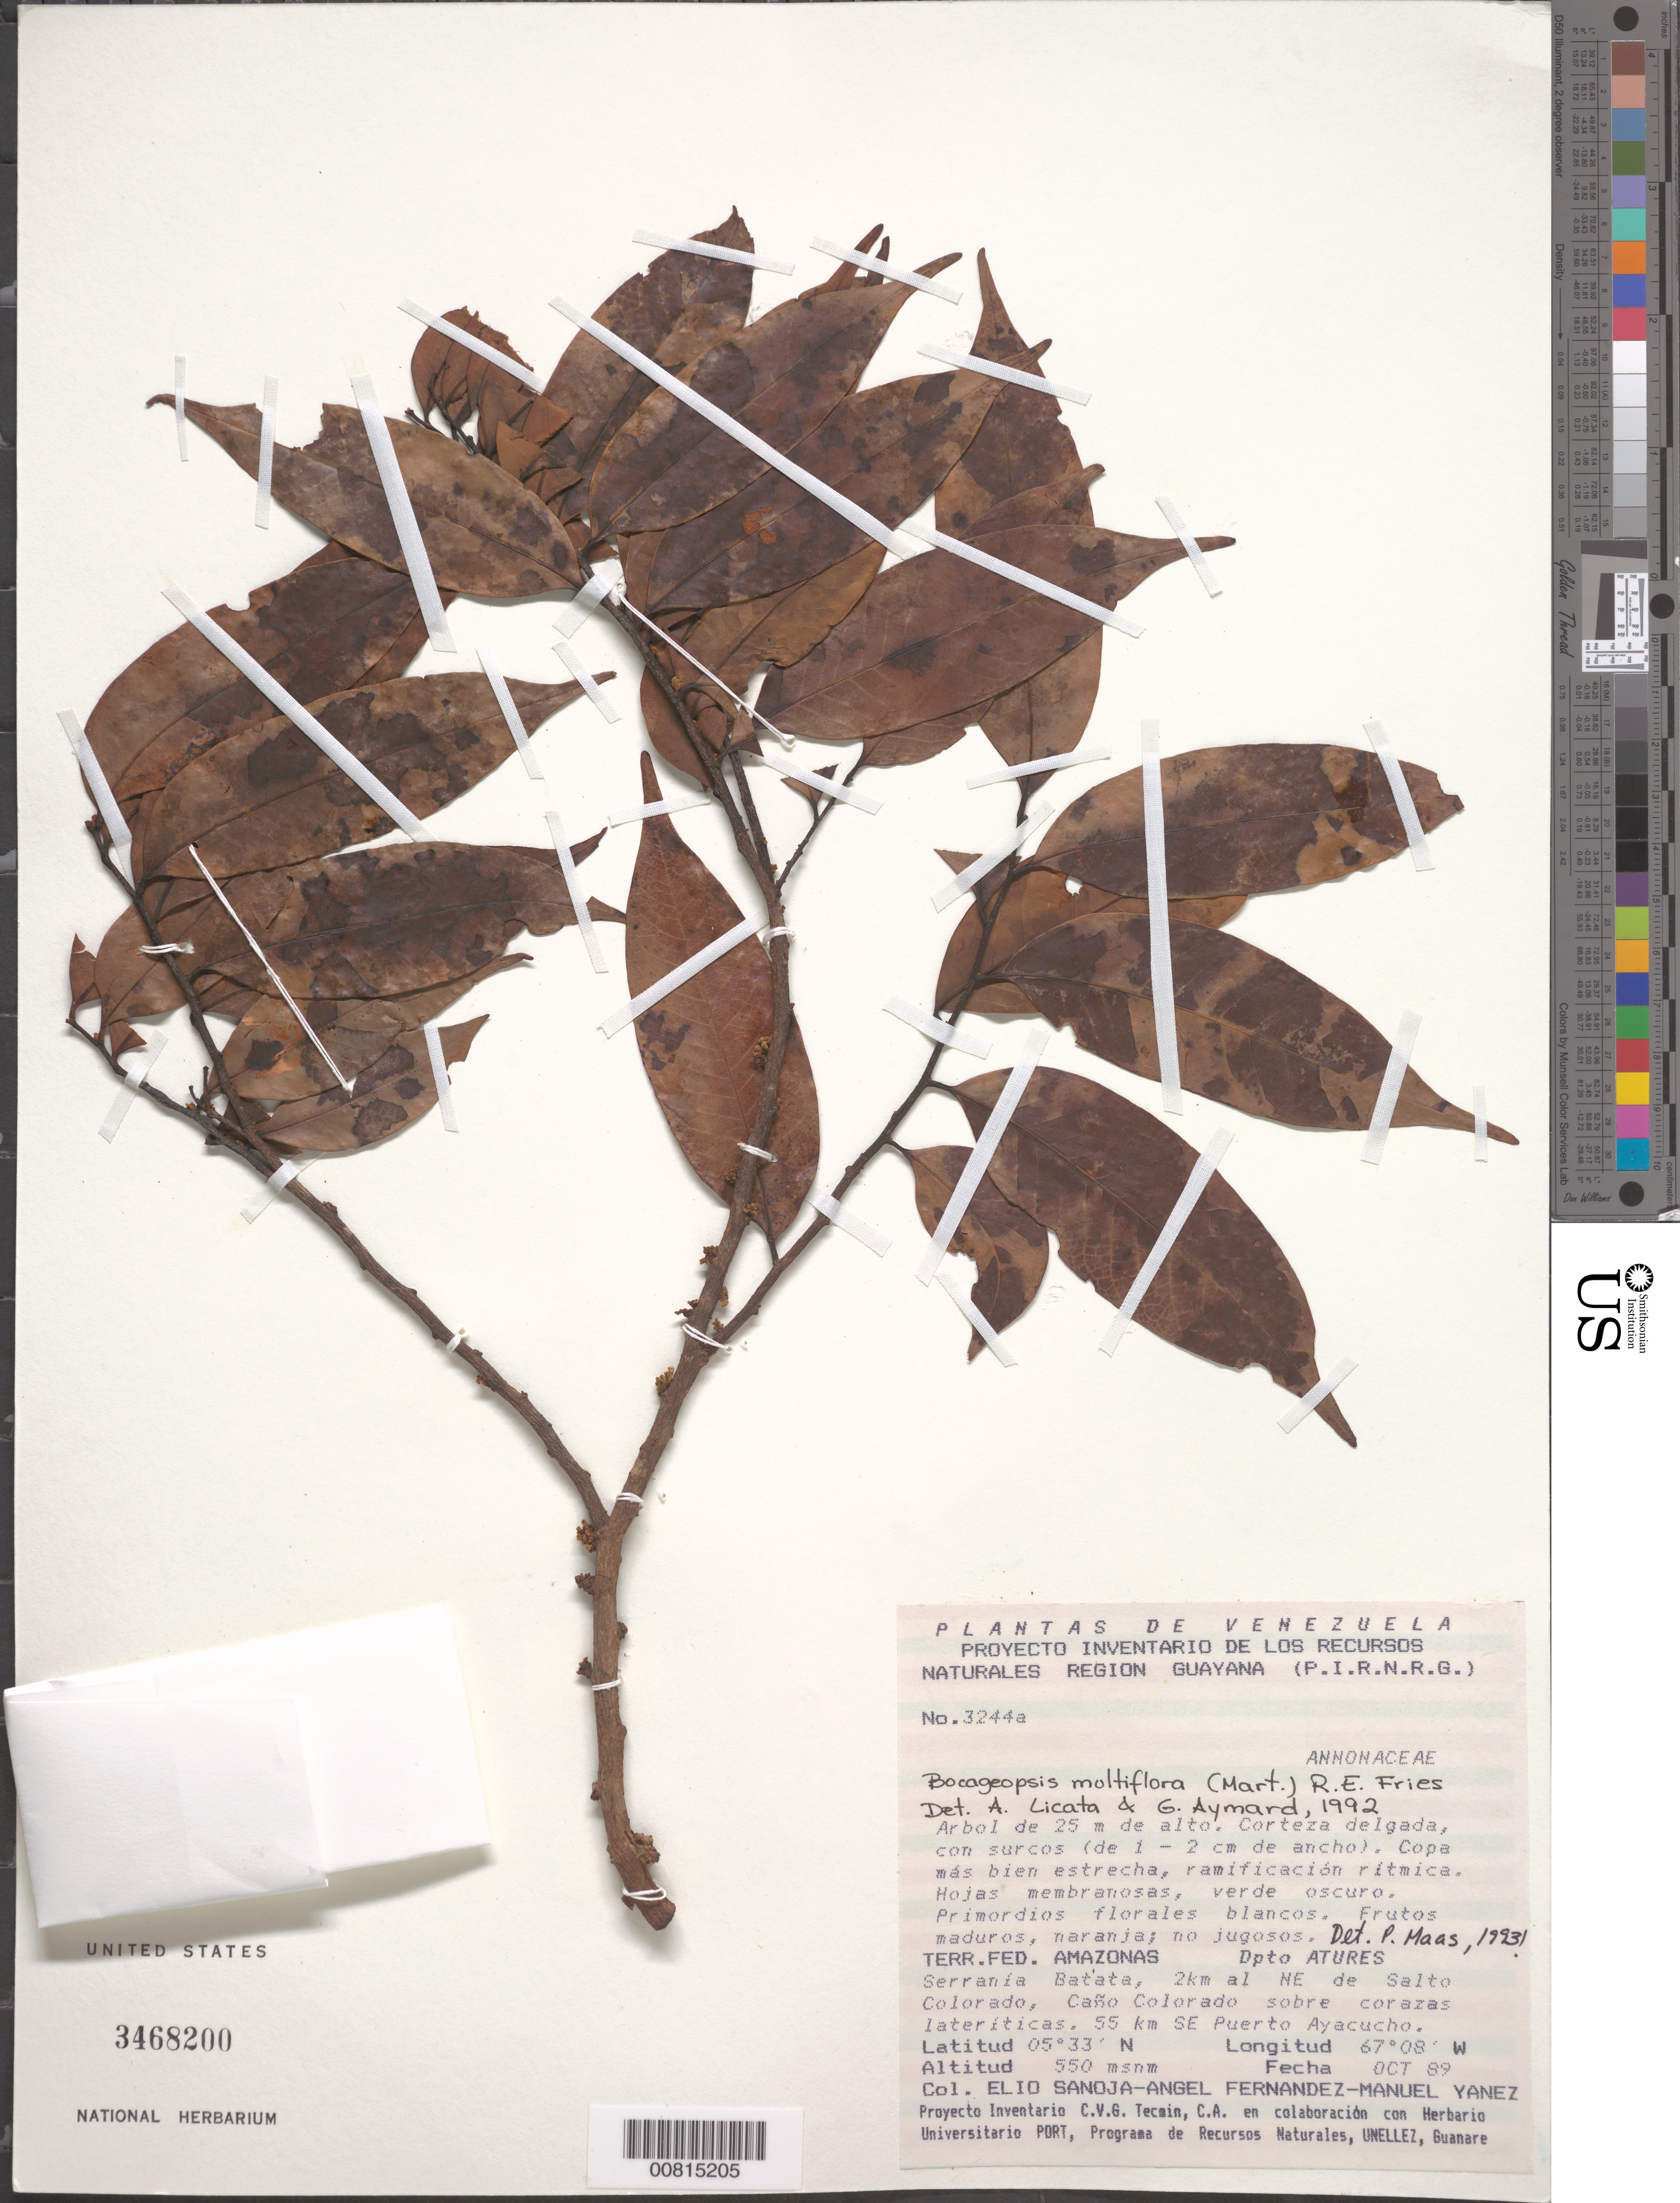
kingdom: Plantae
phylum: Tracheophyta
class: Magnoliopsida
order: Magnoliales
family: Annonaceae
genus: Bocageopsis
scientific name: Bocageopsis multiflora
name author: (Mart.) R.E. Fr.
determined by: Maas, Paul J. M.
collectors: E. Sanoja, A. Fernandez & M. Yanez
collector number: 3244 a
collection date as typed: Oct-89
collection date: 1989-10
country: Venezuela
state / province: Amazonas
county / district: Atures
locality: Serrania Batata, 2 km NE de Salto Colorado, Caño Colorado, 55 km SE Puerto Ayacucho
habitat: Sobre corazas lateríticas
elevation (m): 550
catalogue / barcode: US 3468200